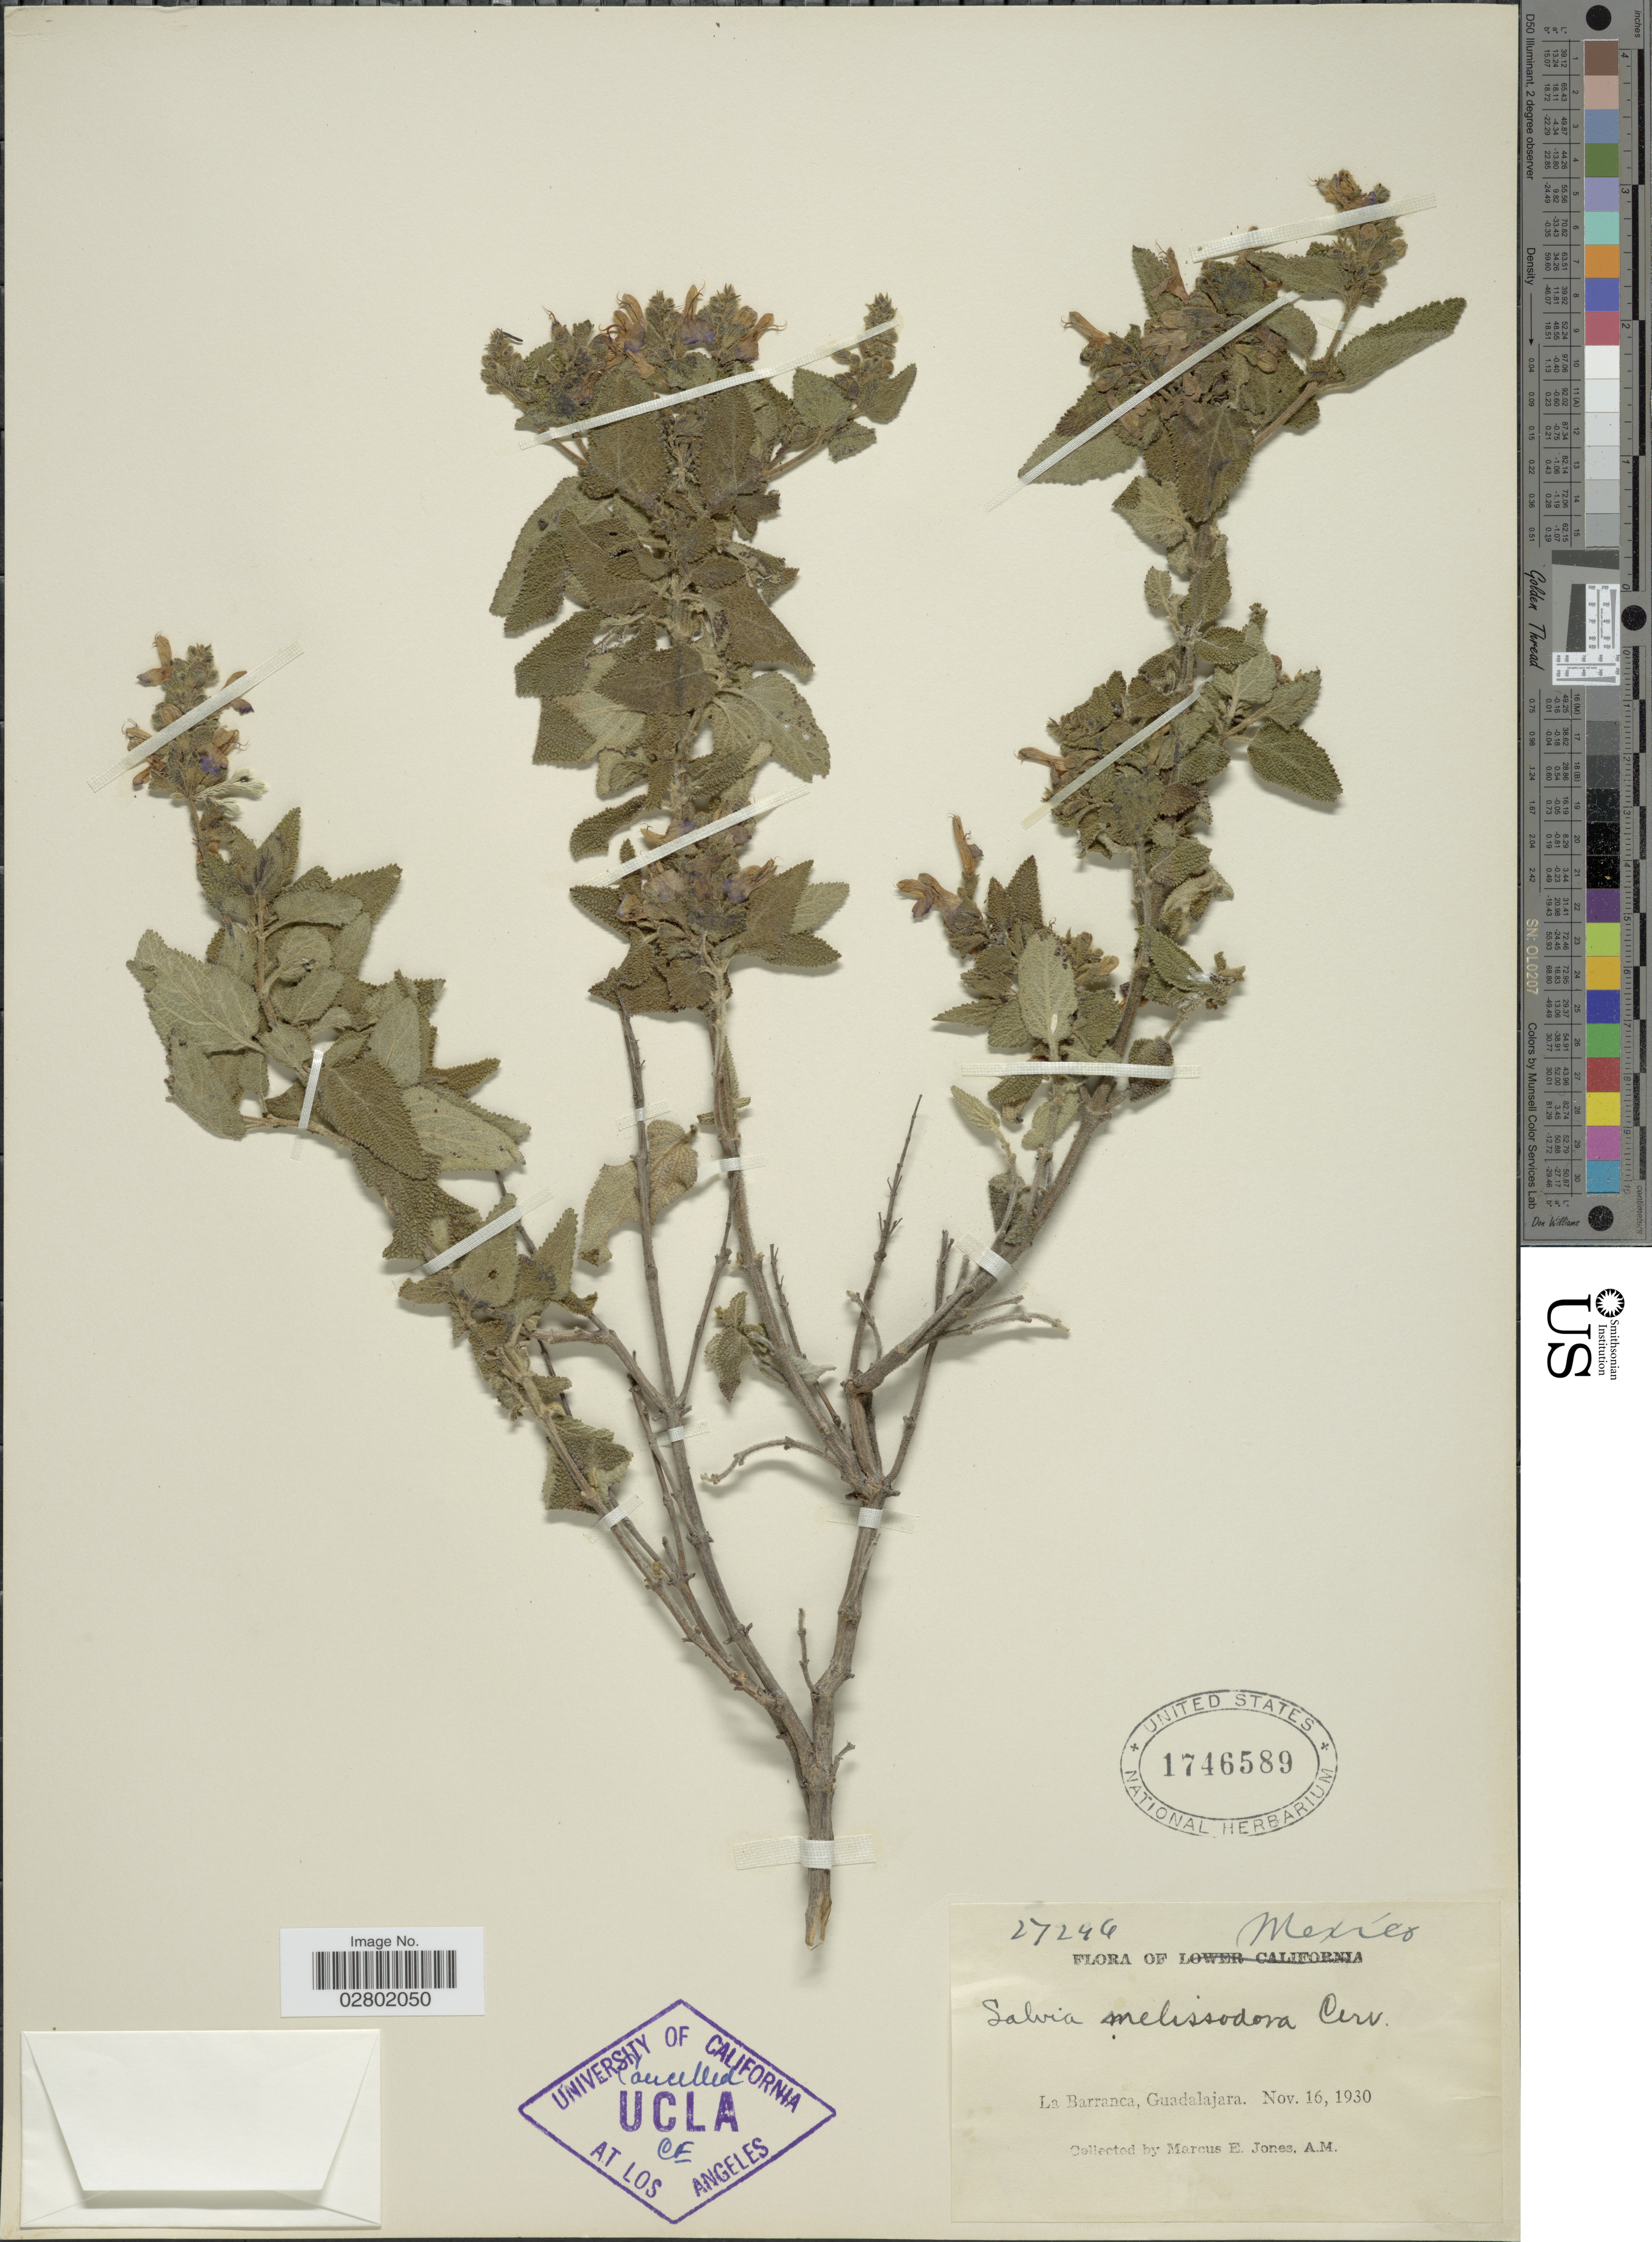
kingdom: Plantae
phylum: Tracheophyta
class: Magnoliopsida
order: Lamiales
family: Lamiaceae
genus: Salvia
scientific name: Salvia melissodora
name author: Lag.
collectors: M. E. Jones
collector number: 27246*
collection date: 1930-11-16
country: Mexico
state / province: Jalisco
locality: La Barranca, Guadalajara.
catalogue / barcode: US 1746589